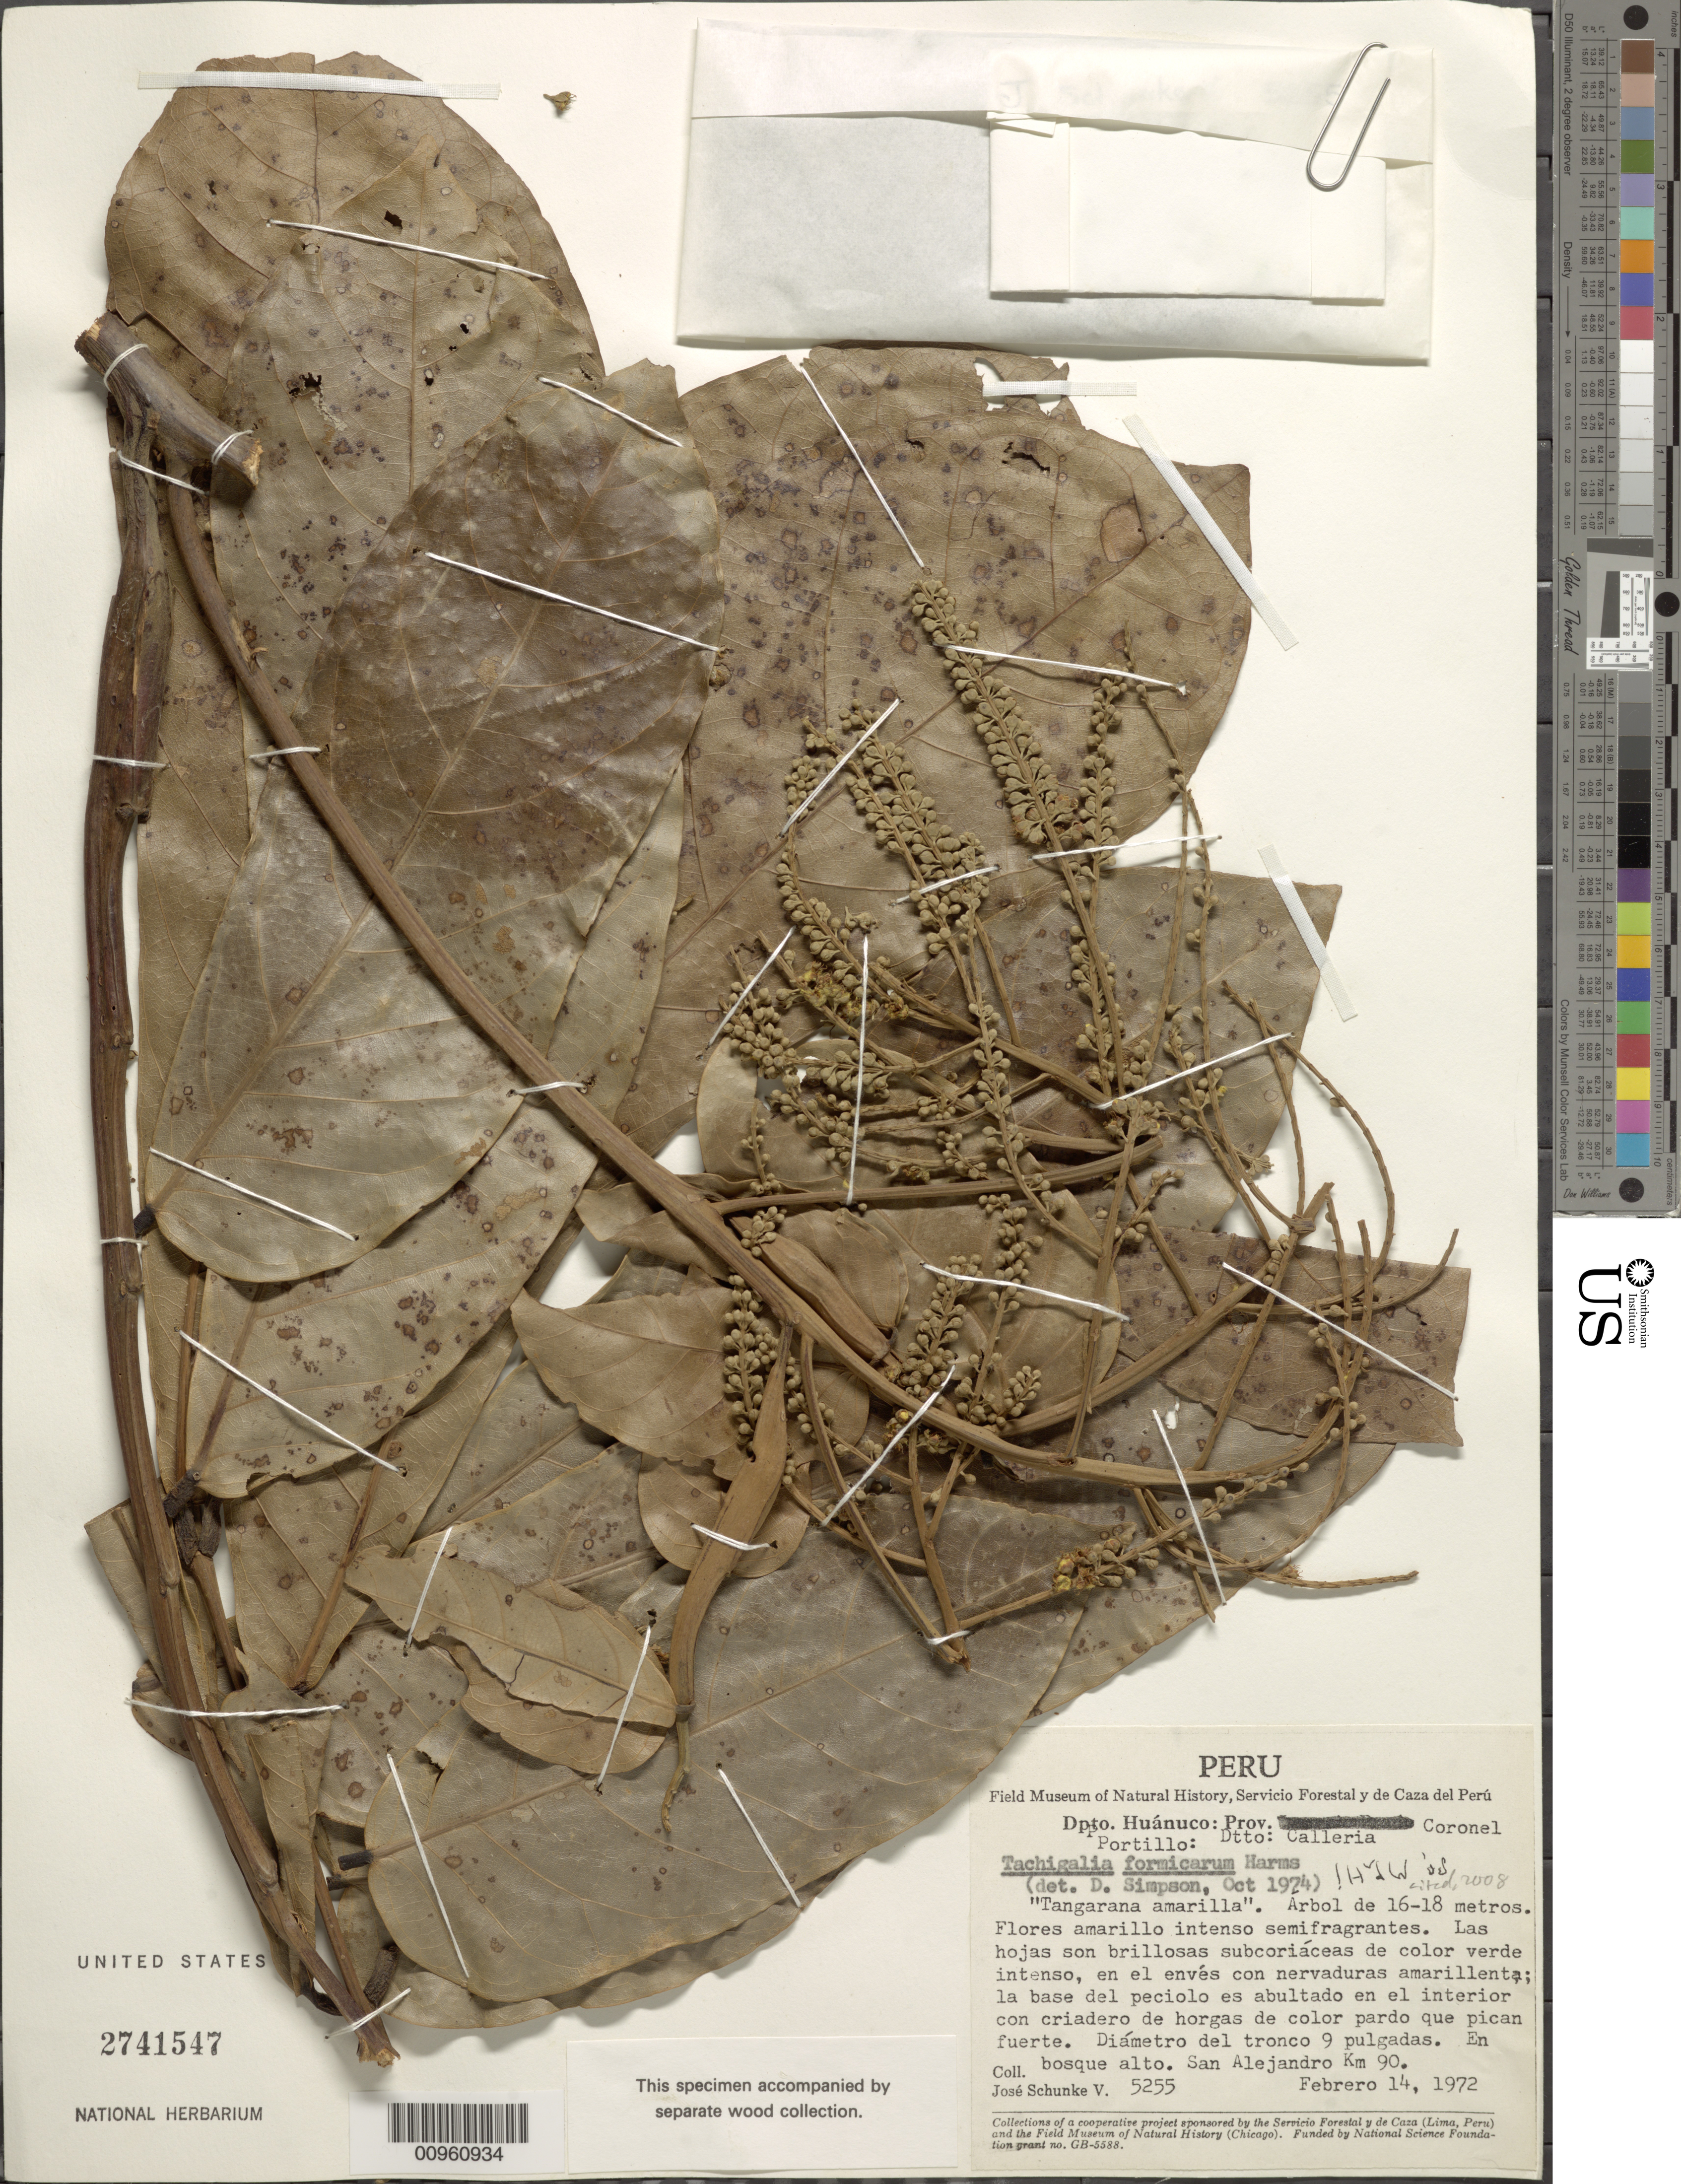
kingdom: Plantae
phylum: Tracheophyta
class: Magnoliopsida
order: Fabales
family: Fabaceae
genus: Tachigali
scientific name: Tachigali formicarum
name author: Harms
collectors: J. Schunke Vigo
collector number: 5255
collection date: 1972-02-14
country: Peru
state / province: Ucayali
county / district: Coronel Portillo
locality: San Alejandro Km 90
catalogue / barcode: US 2741547